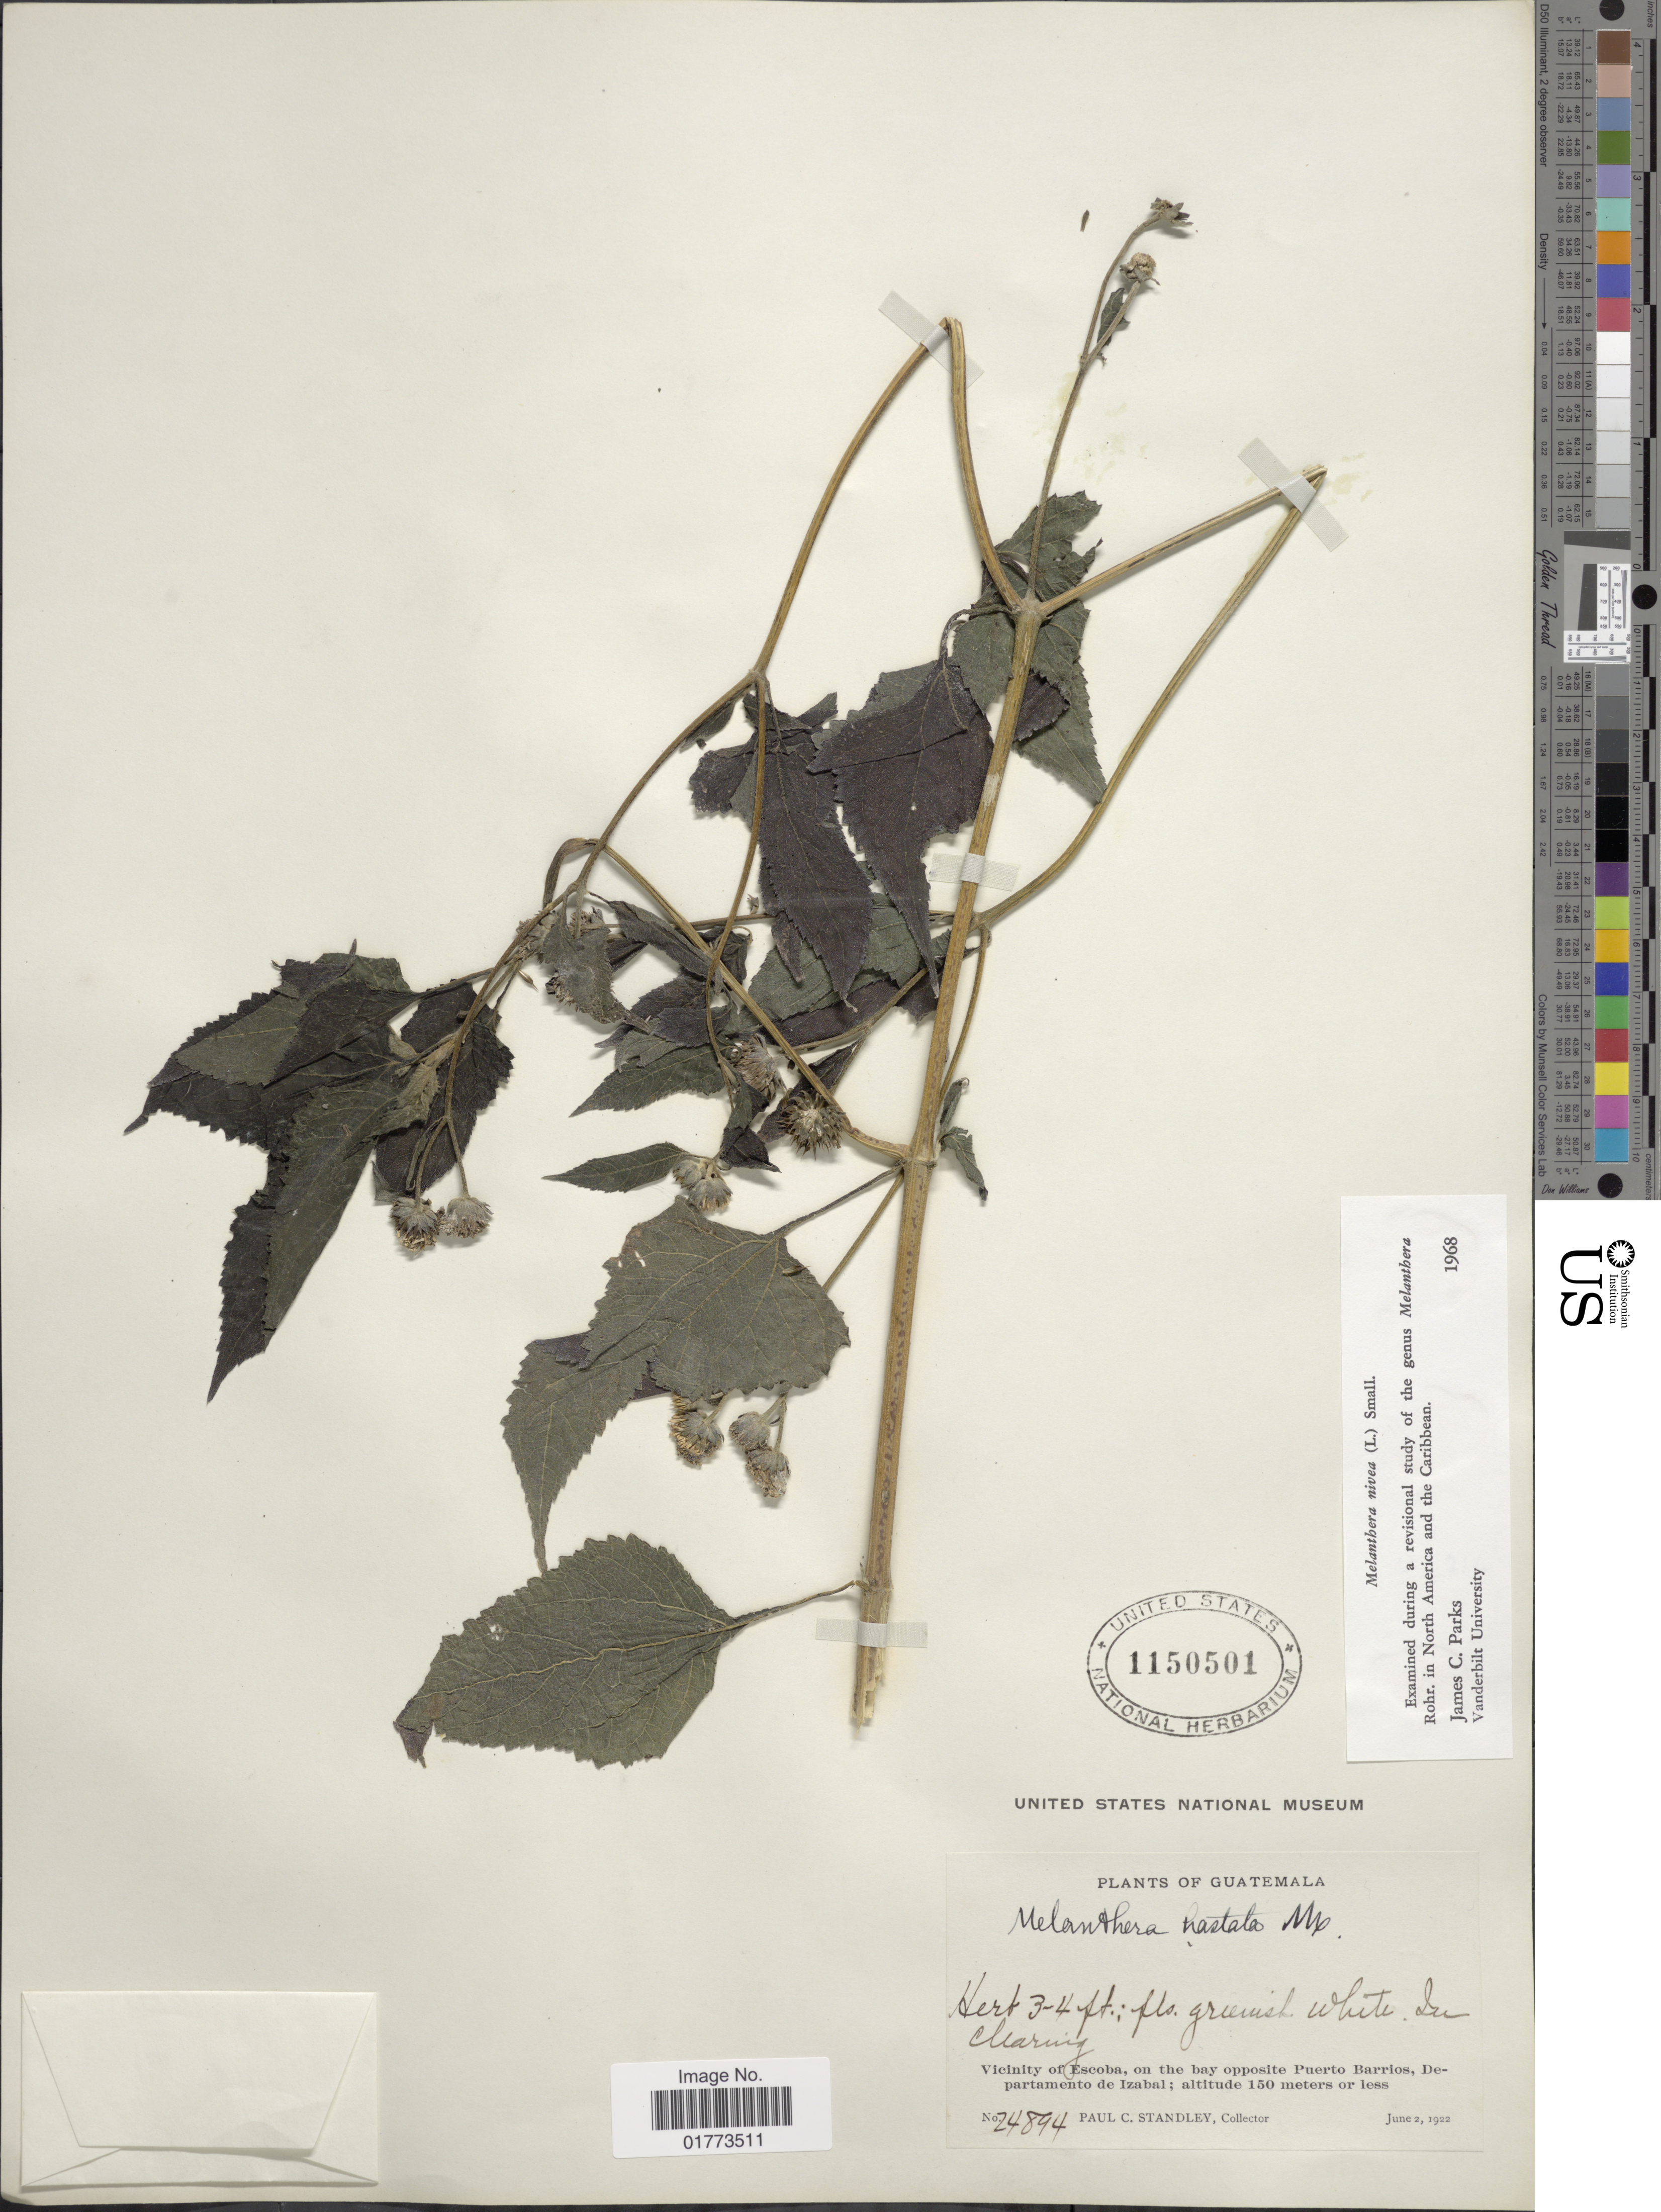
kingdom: Plantae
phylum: Tracheophyta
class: Magnoliopsida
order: Asterales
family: Asteraceae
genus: Melanthera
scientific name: Melanthera nivea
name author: (L.) Small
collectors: P. C. Standley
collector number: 24894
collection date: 1922-06-02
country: Guatemala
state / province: Izabal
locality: Vicinity of Escoba, on the bay opposite Puerto Barrios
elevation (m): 150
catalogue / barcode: US 1150501